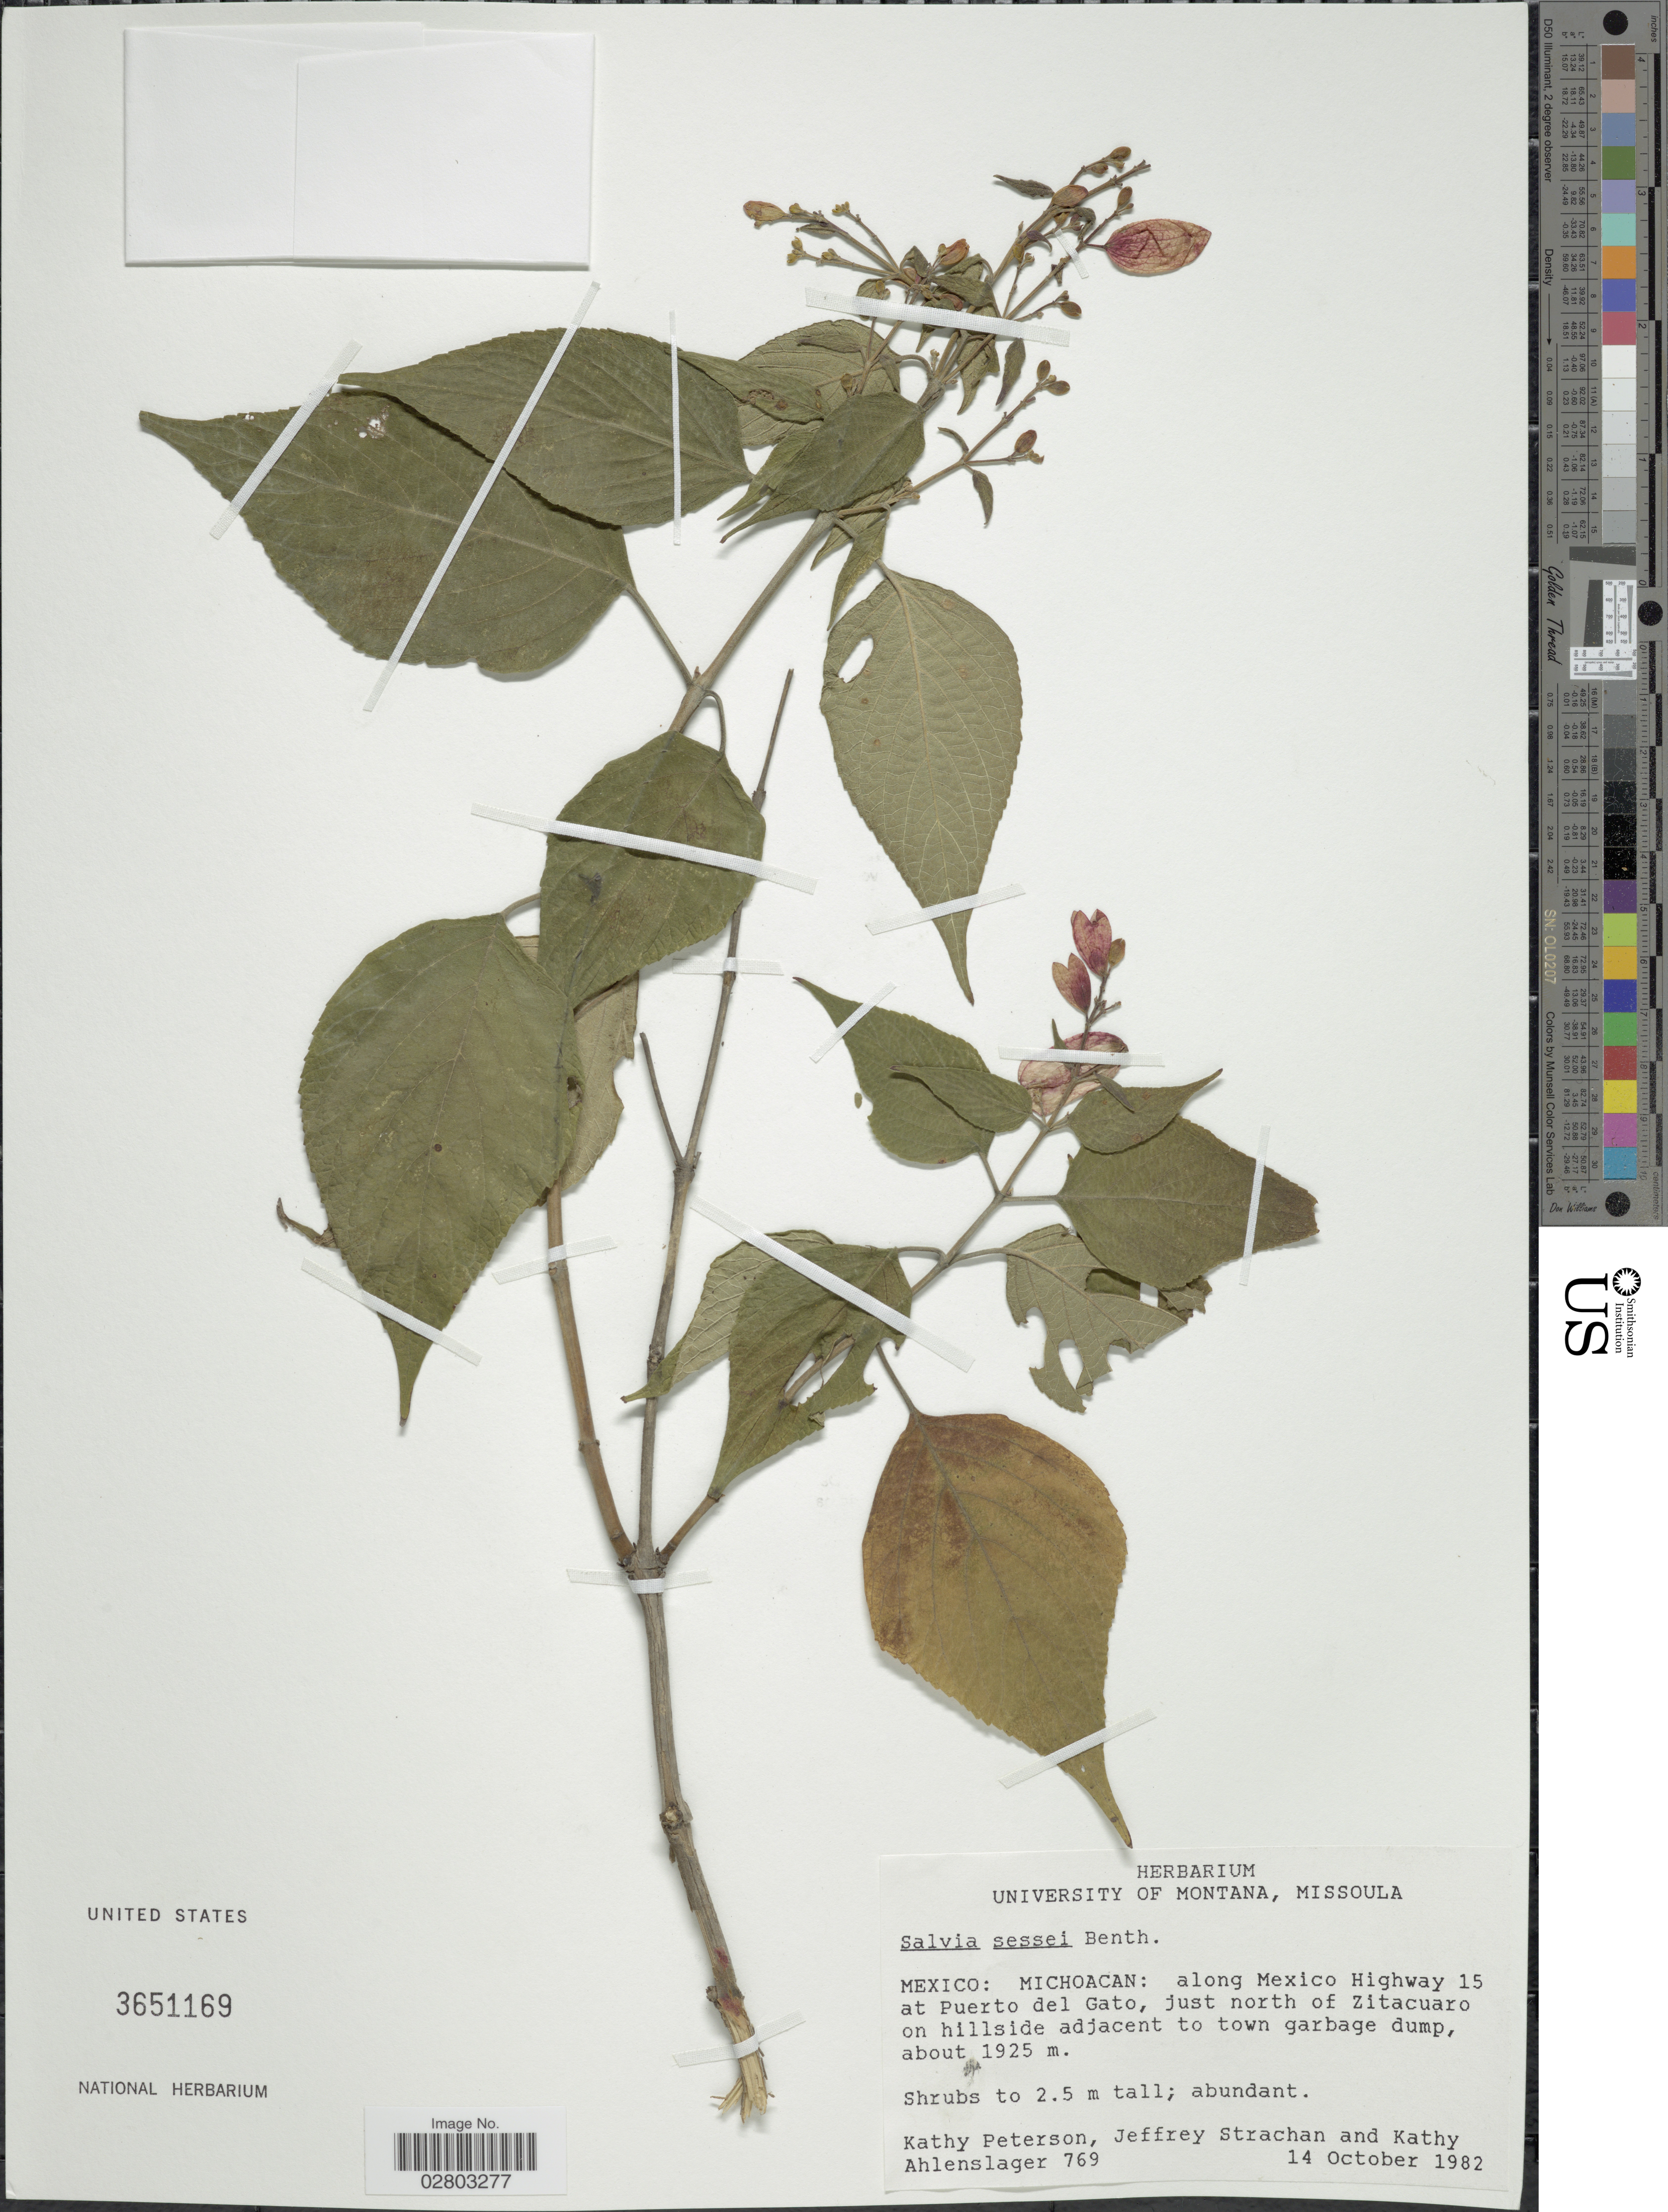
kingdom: Plantae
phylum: Tracheophyta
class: Magnoliopsida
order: Lamiales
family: Lamiaceae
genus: Salvia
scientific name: Salvia sessei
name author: Benth.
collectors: K. Peterson, J. Strachan & K. Ahlenslager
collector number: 769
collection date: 1982-10-14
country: Mexico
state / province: Michoacán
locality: Along Mexico Highway 15 at Puerto del Gato, just north of Zitacuaro on hillside adjacent to town garbage dump.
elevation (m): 1925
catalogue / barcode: US 3651169